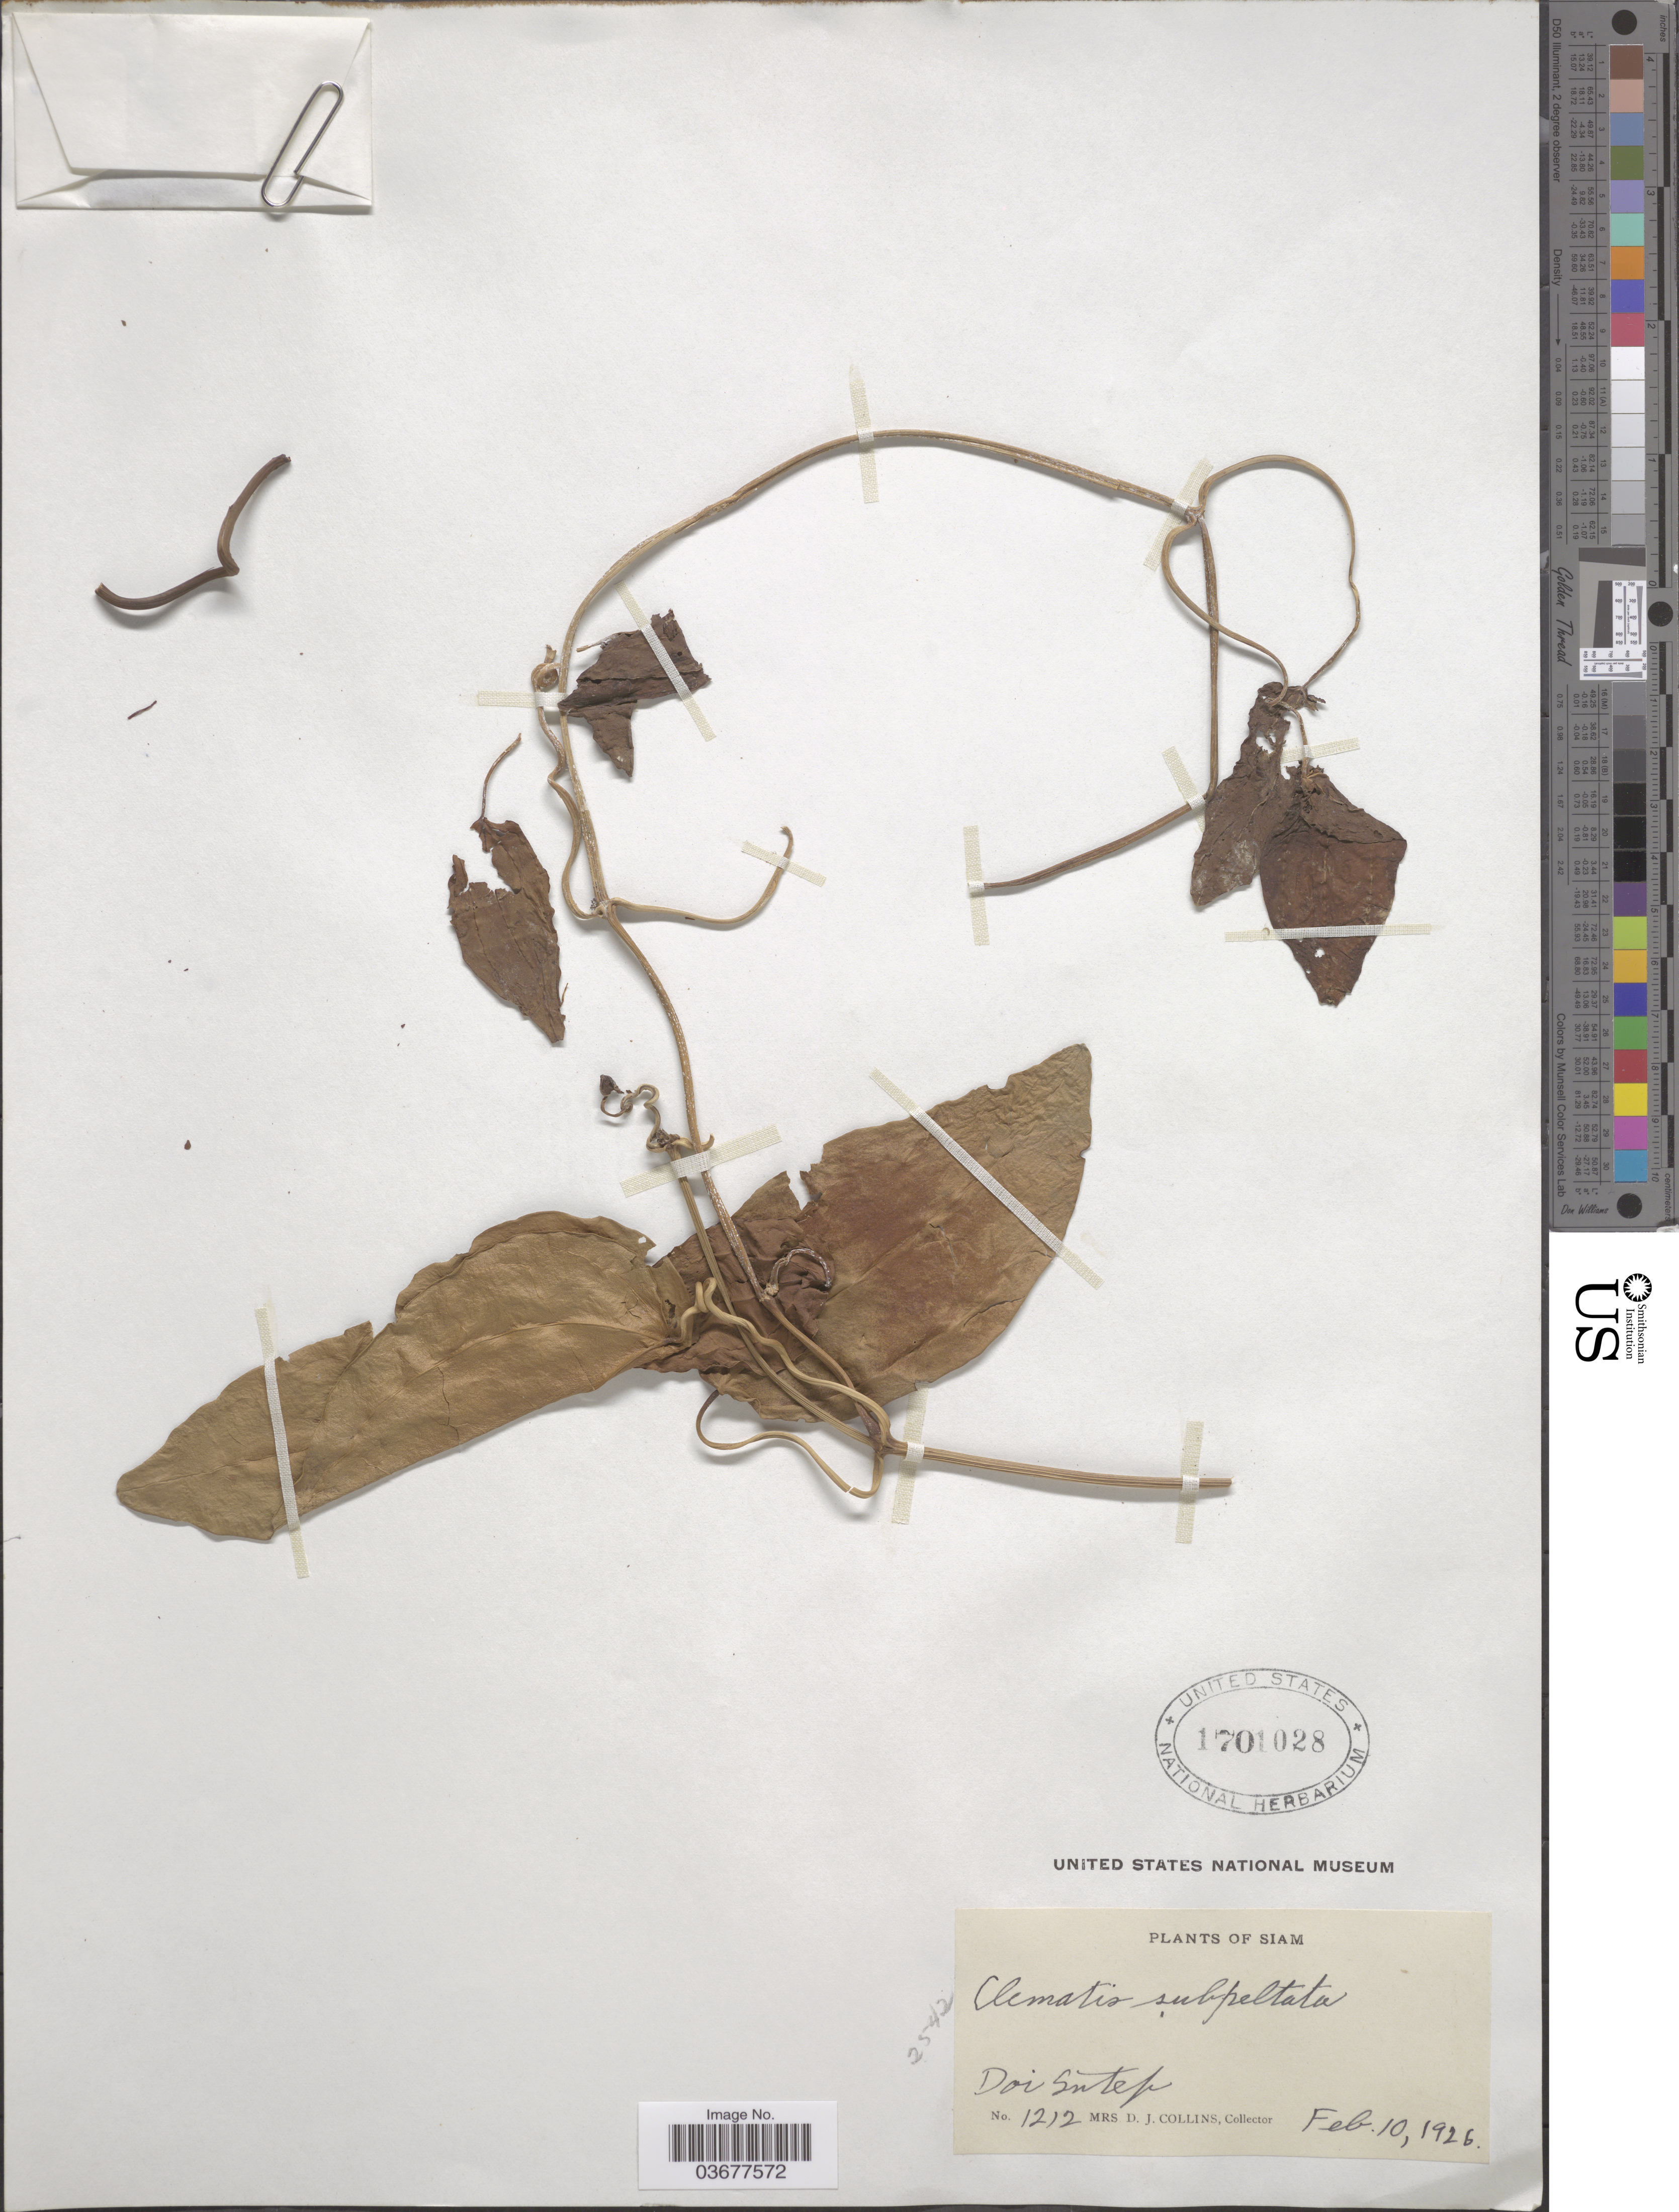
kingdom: Plantae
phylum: Tracheophyta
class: Magnoliopsida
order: Ranunculales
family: Ranunculaceae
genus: Clematis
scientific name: Clematis subpeltata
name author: Wall.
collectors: Mrs. D. J. Collins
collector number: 1212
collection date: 1926-02-10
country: Thailand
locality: Siam. Doi Sutep.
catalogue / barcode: US 1701028